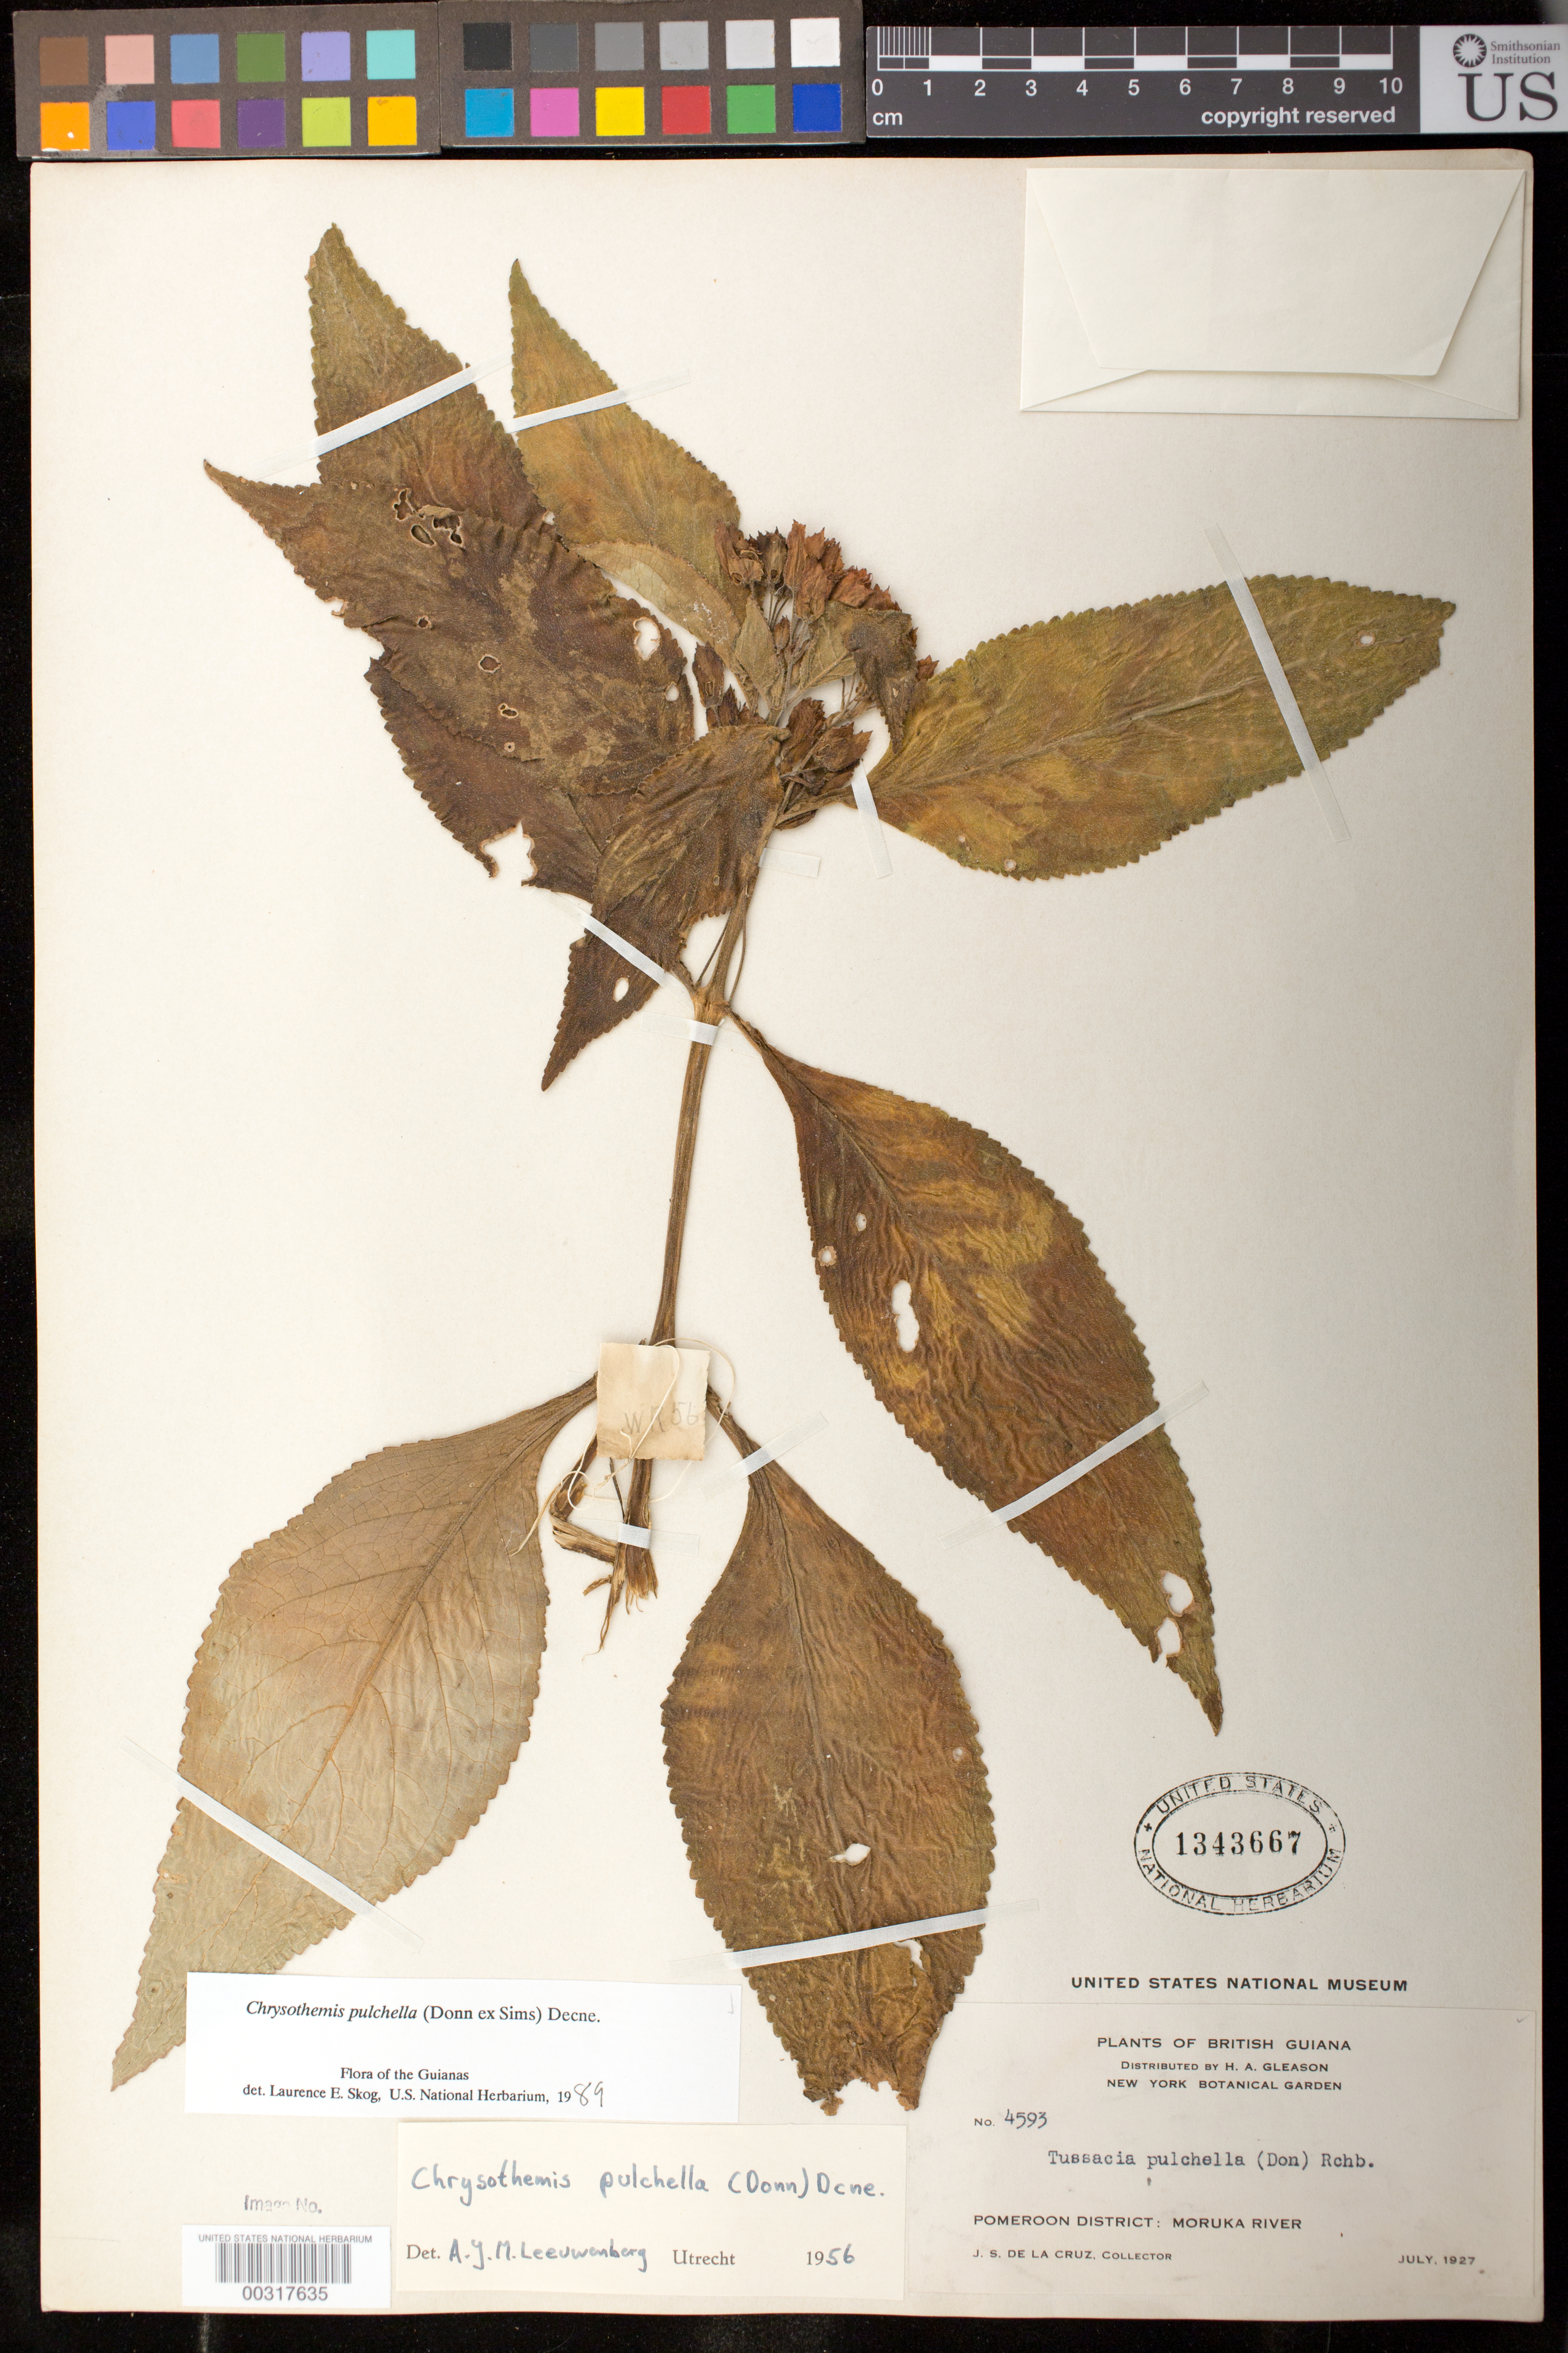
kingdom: Plantae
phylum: Tracheophyta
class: Magnoliopsida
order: Lamiales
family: Gesneriaceae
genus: Chrysothemis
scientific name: Chrysothemis pulchella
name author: (Donn ex Sims) Decne.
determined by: Skog, Laurence E.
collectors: J. S. de la Cruz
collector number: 4593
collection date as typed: Jul 1927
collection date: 1927-07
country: Guyana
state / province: Pomeroon-Supenaam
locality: Pomeroon District: Moruka River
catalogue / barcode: US 1343667